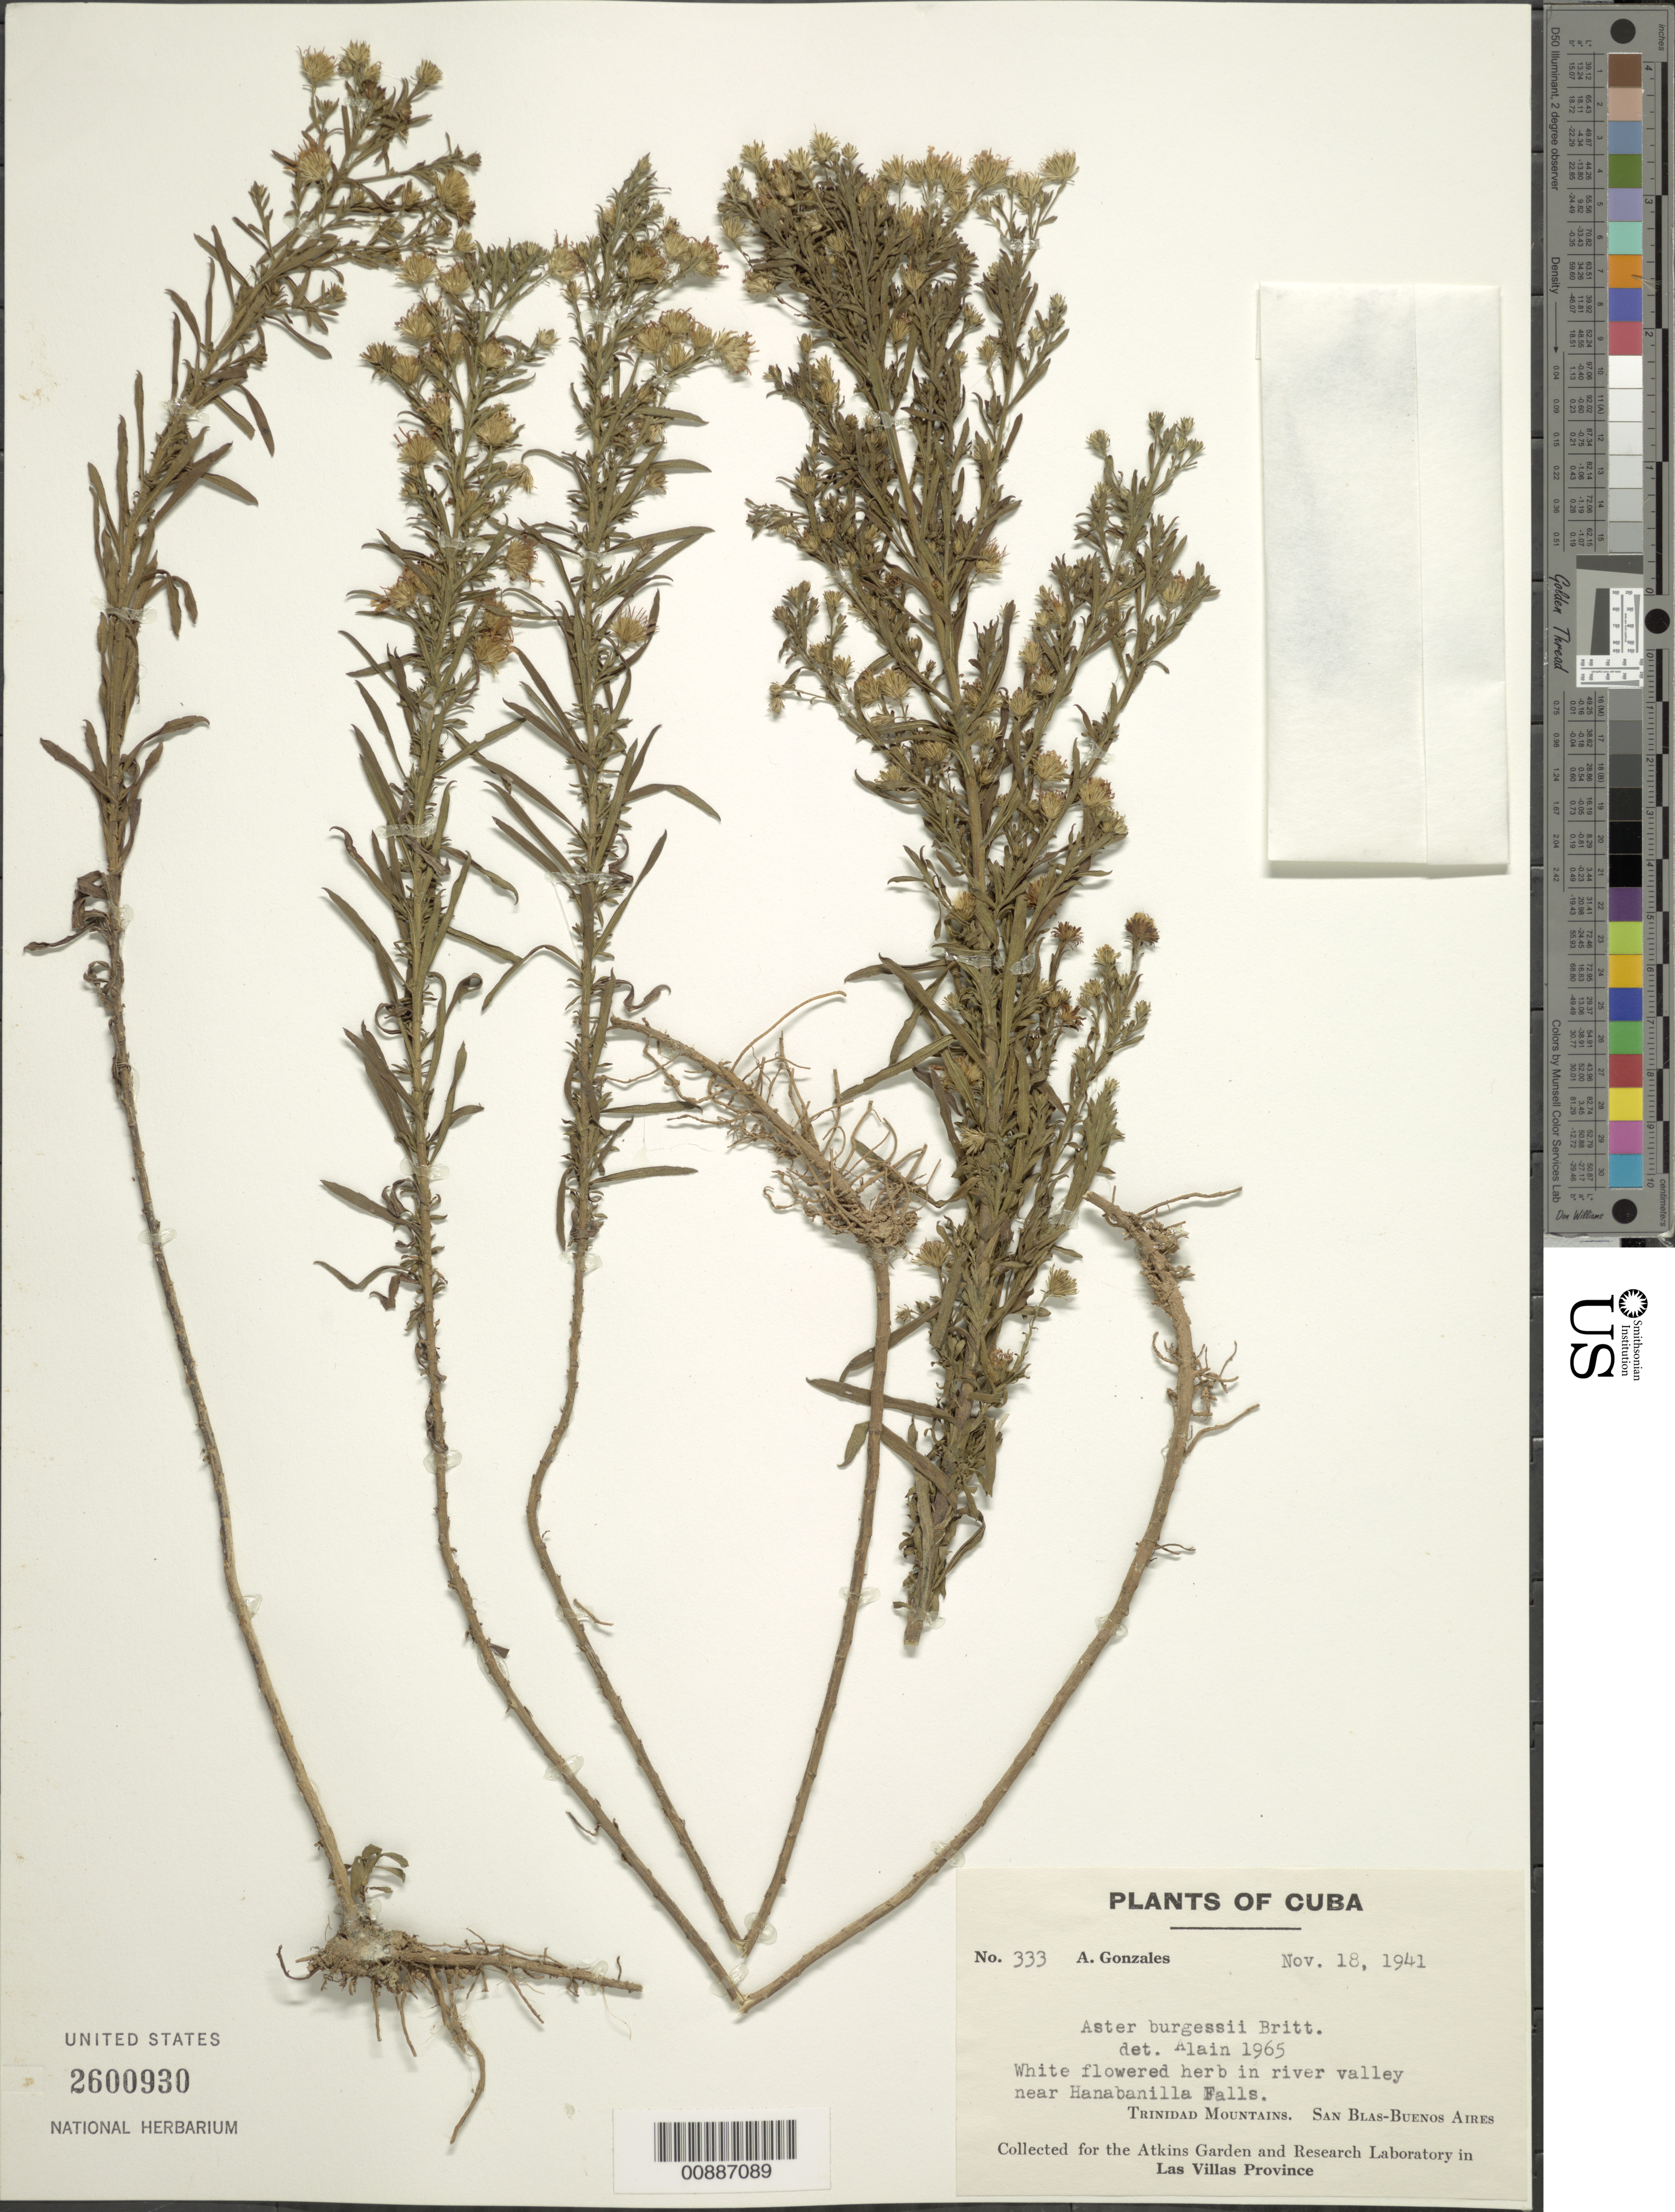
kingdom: Plantae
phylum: Tracheophyta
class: Magnoliopsida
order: Asterales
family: Asteraceae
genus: Symphyotrichum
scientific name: Symphyotrichum burgessii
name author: (Britton) G.L. Nesom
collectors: A. Gonzáles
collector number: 333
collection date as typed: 18 Nov 1941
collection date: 1941-11-18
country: Cuba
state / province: Las Villas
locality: Near Hanabanilla Falls. Trinidad Mountains. San Blas-Buenos Aires.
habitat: Montane. Near falls.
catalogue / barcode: US 2600930